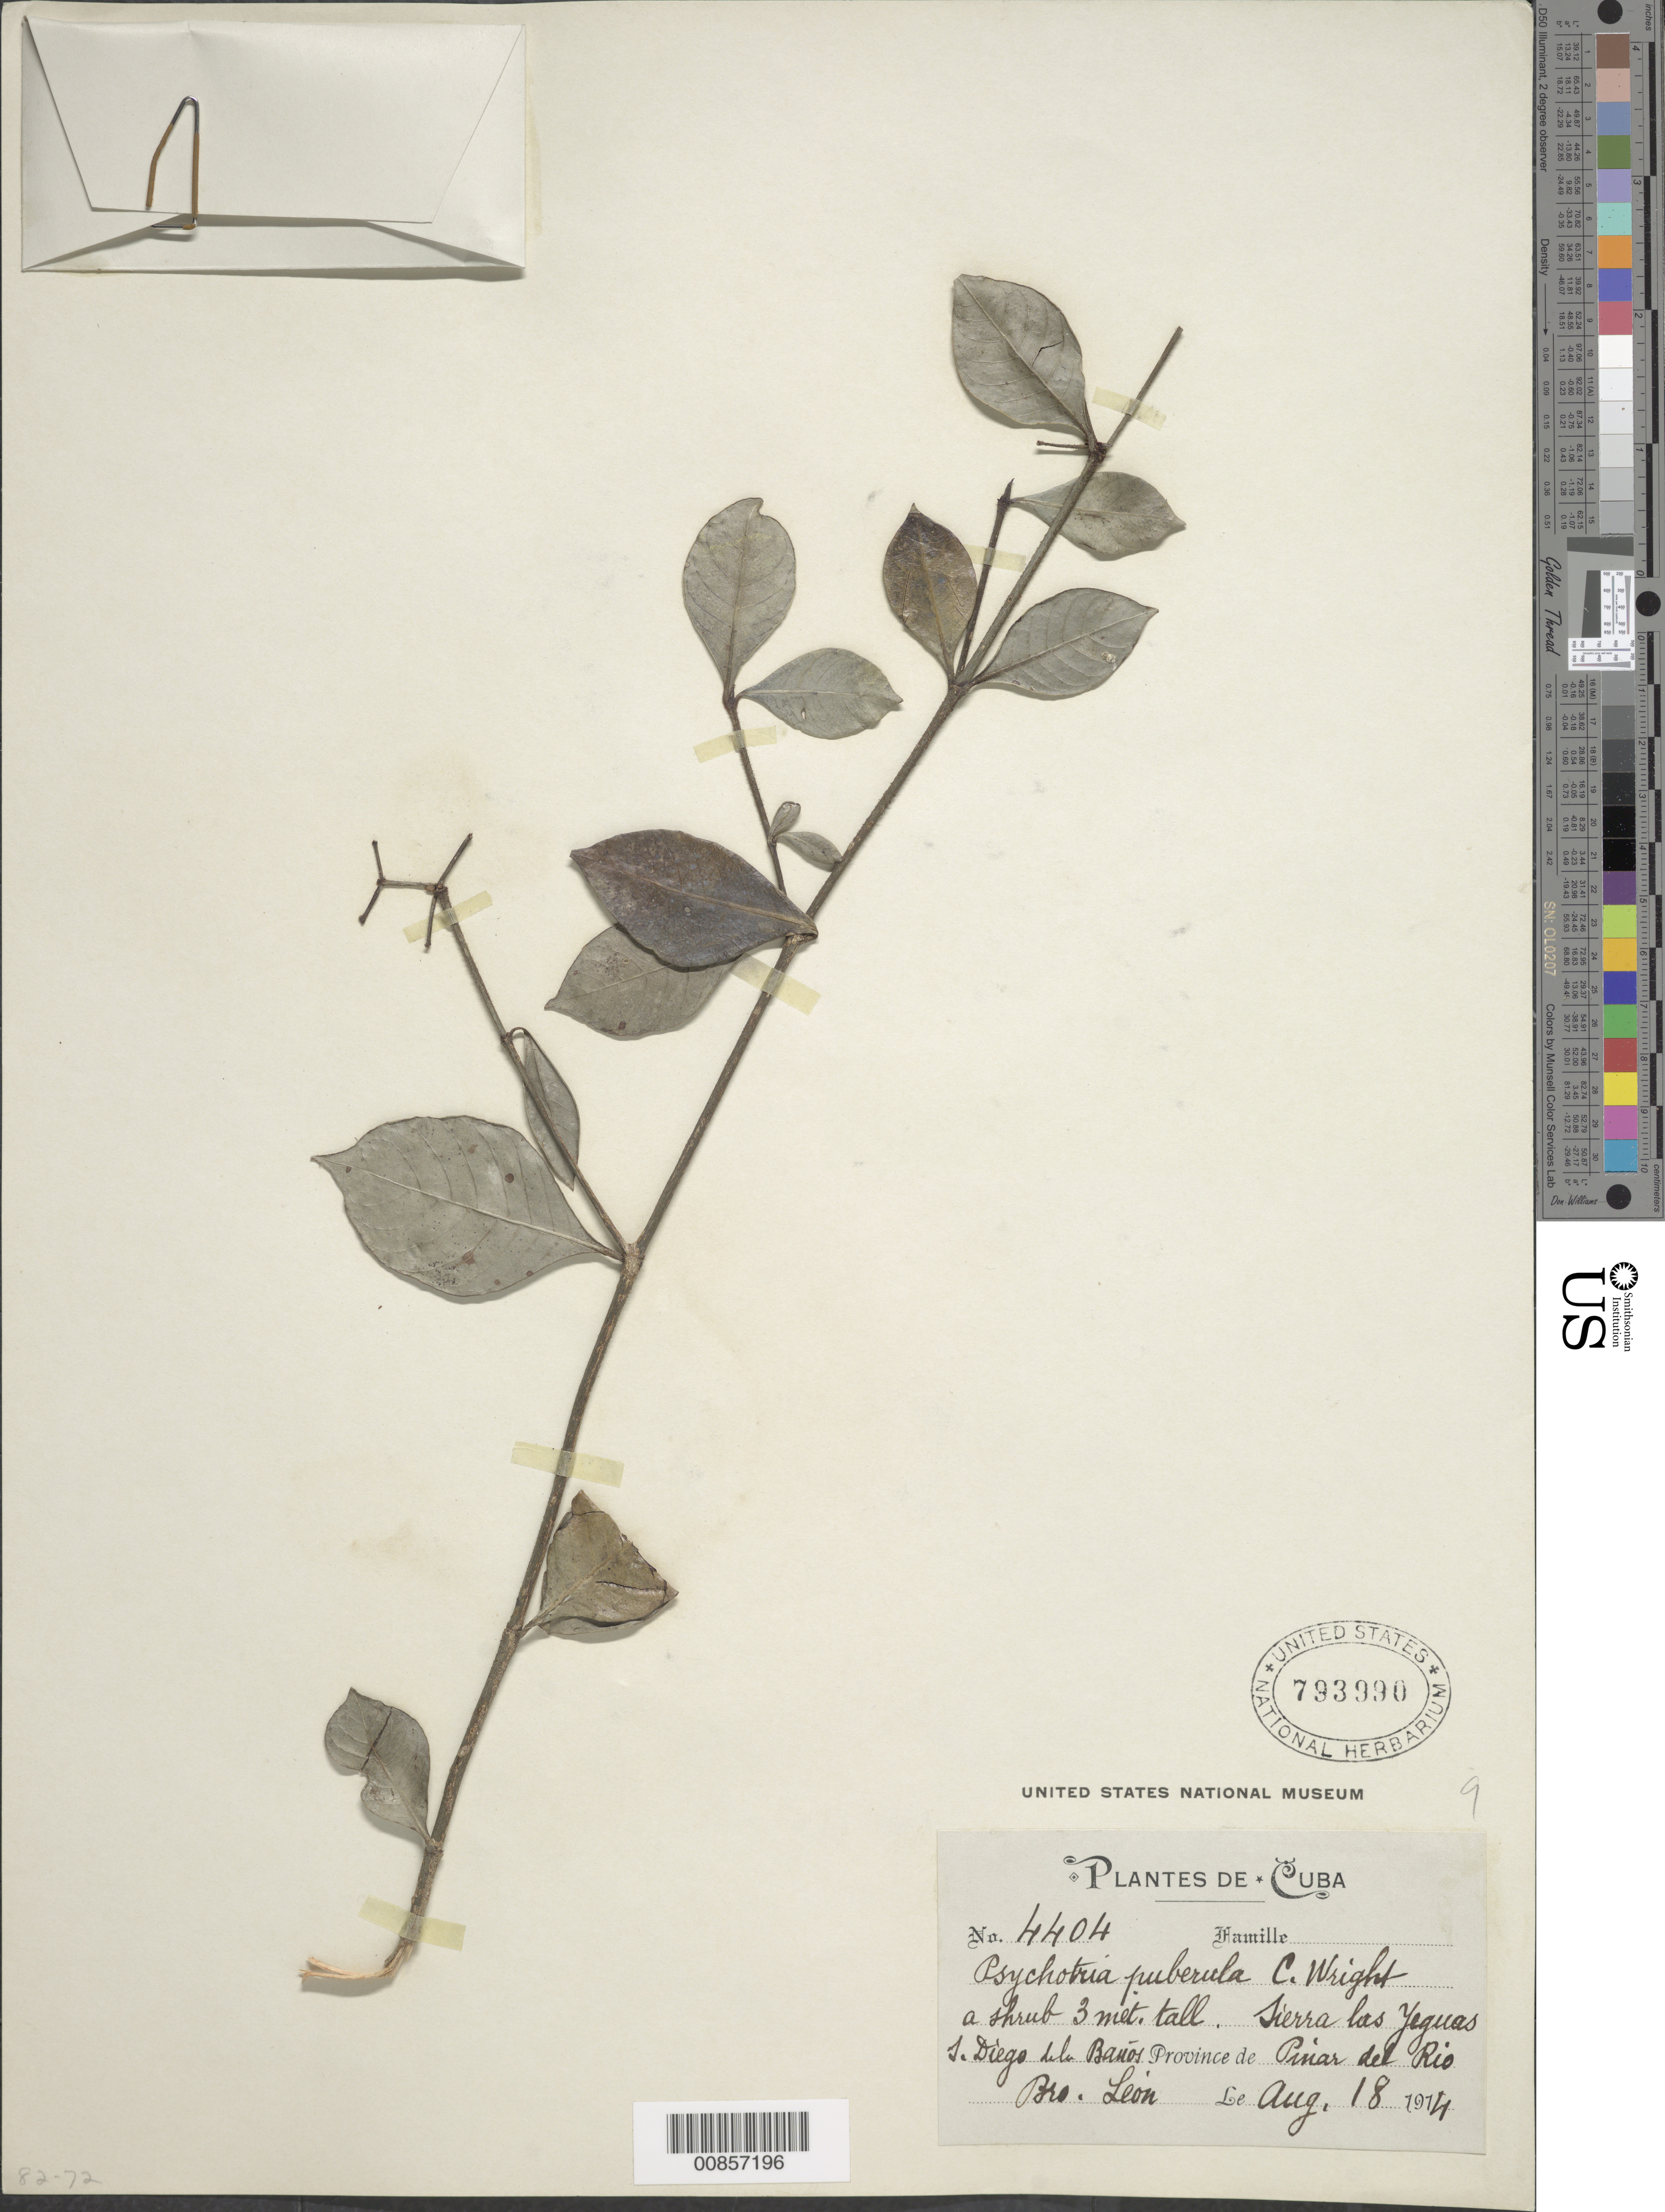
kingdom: Plantae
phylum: Tracheophyta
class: Magnoliopsida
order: Gentianales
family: Rubiaceae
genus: Psychotria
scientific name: Psychotria sp.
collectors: Bro. León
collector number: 4404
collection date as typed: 18 Aug 1914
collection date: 1914-08-18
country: Cuba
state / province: Pinar del Río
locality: Sierra las Yeguas, S. Diego de la Banós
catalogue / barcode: US 793990